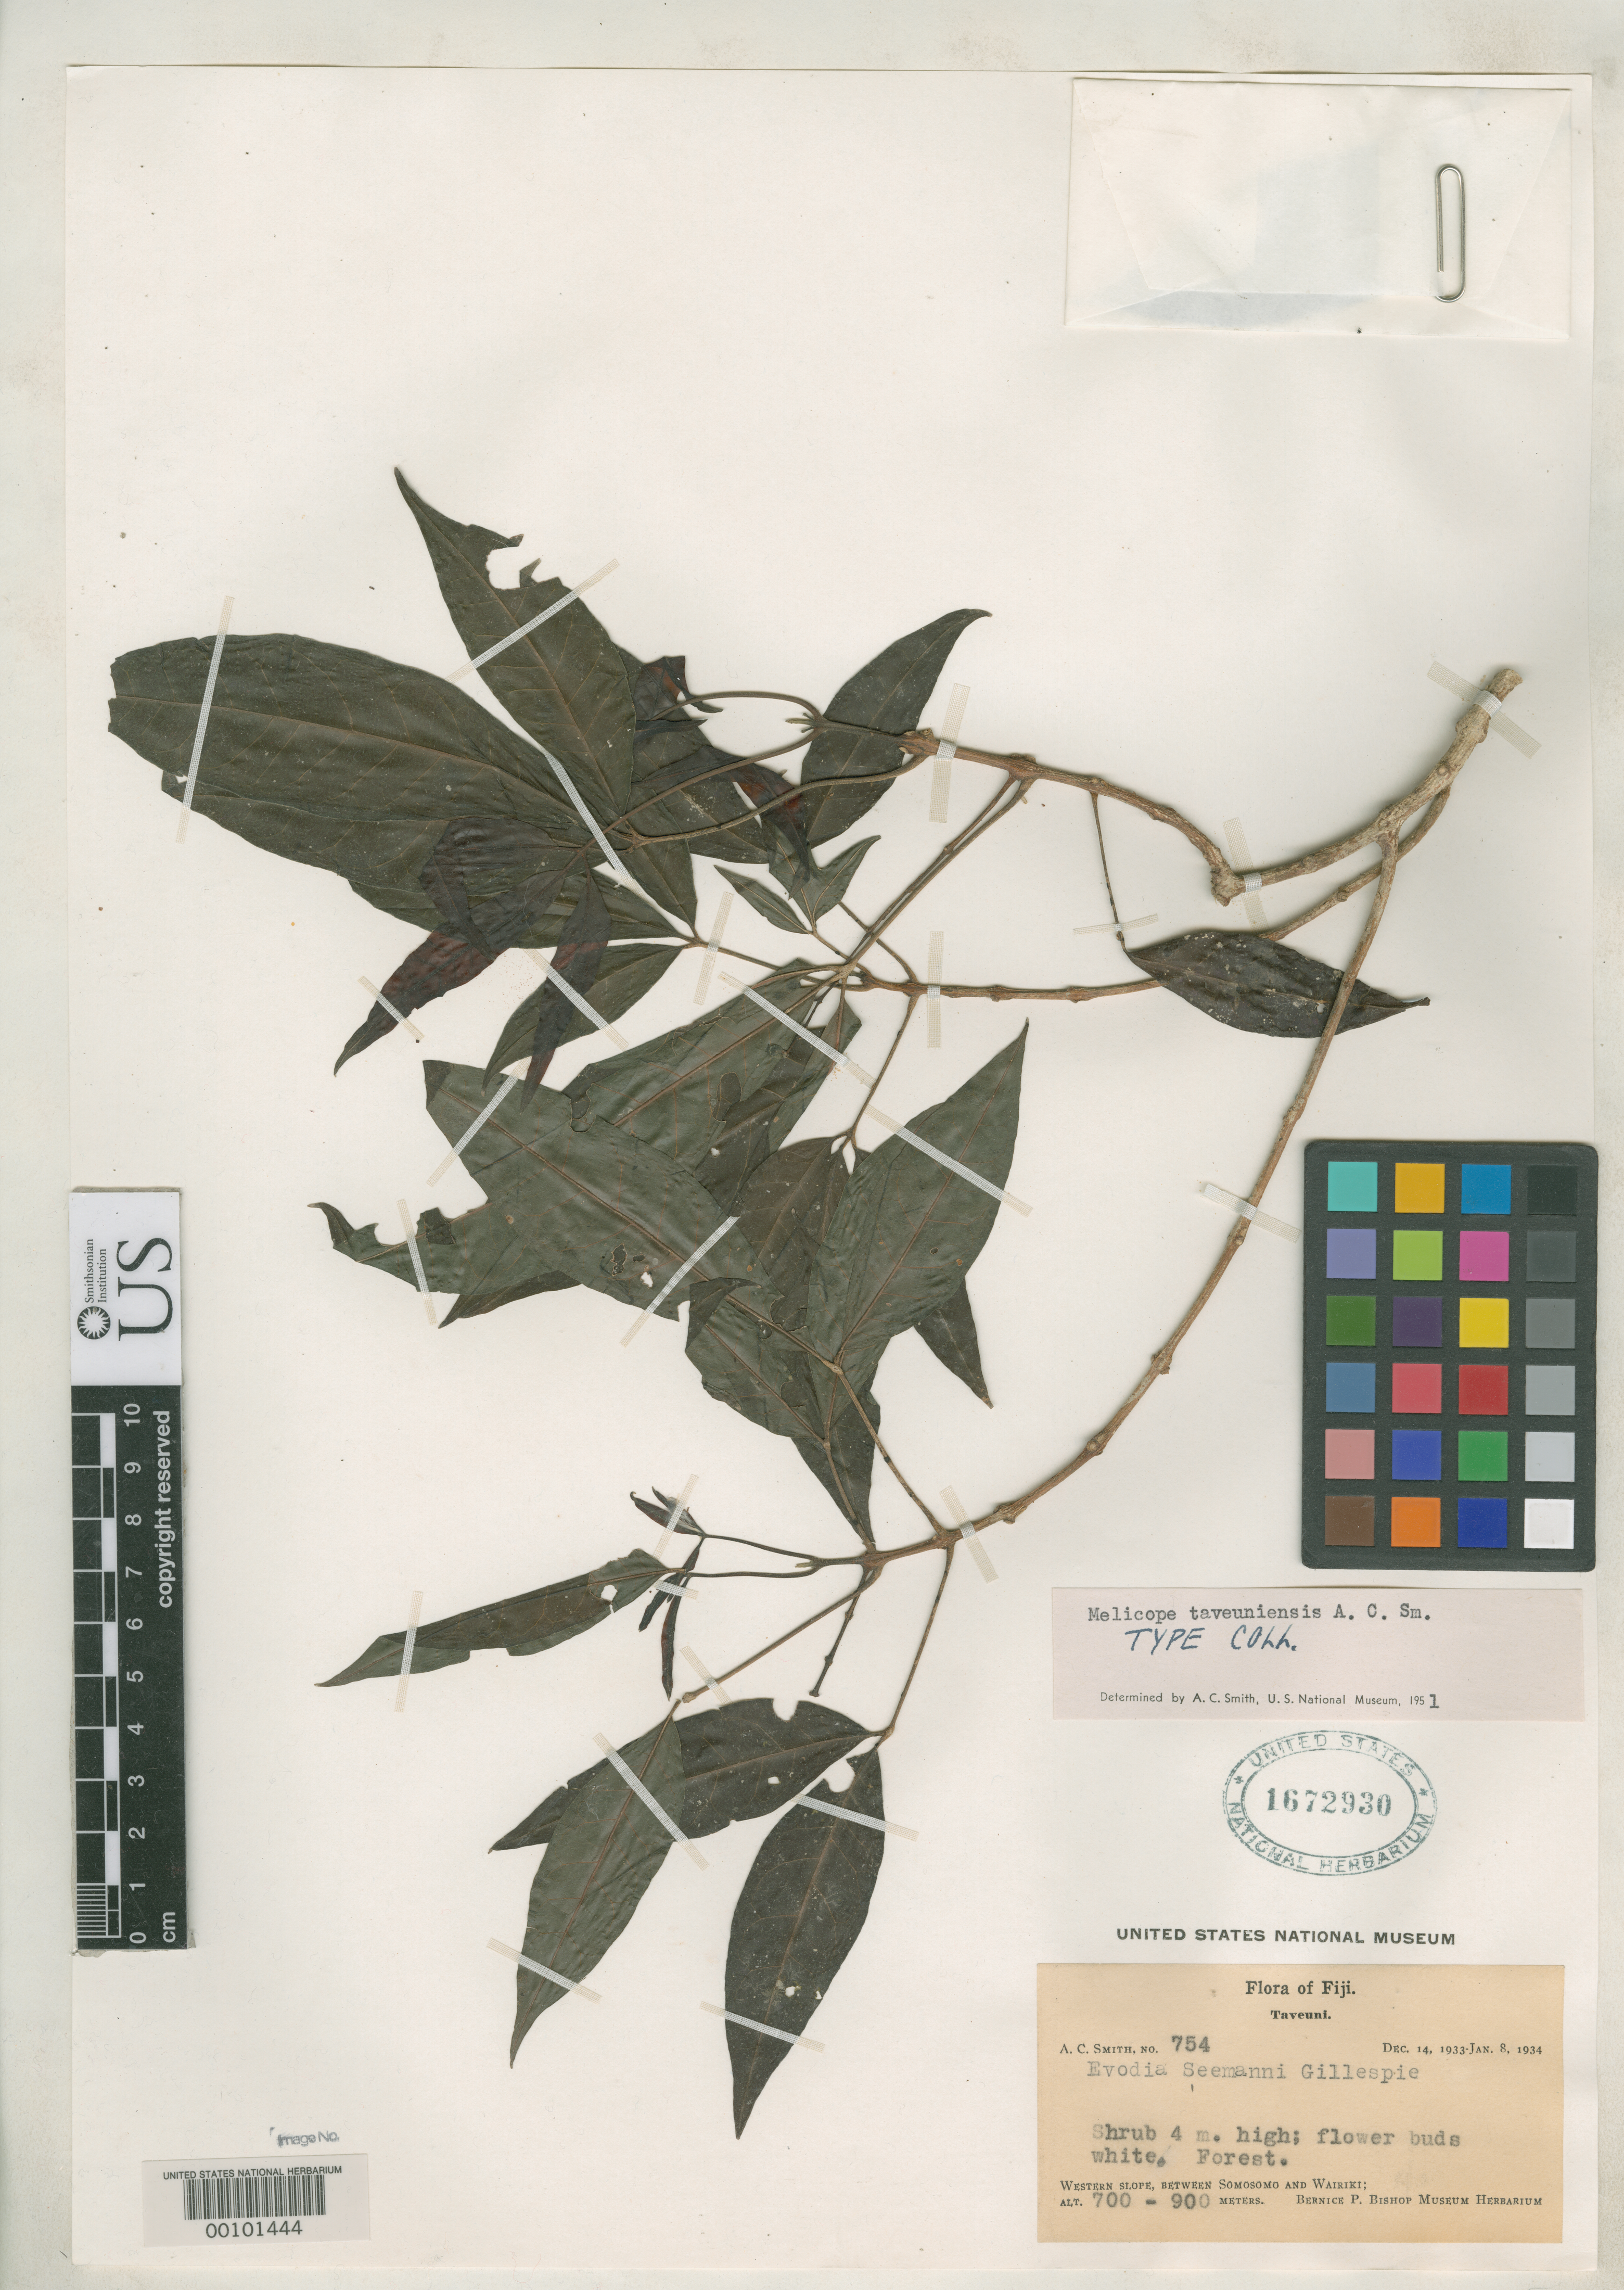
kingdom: Plantae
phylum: Tracheophyta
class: Magnoliopsida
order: Sapindales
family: Rutaceae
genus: Melicope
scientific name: Melicope taveuniensis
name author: A.C. Sm.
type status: Isotype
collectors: A. C. Smith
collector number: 754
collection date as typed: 14 Dec 1933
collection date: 1933-12-14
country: Fiji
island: Taveuni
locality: W slope, between SomoSomo & Wairiki. Muthuata. [Vanua Levu Group]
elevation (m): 700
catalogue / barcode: US 1672930